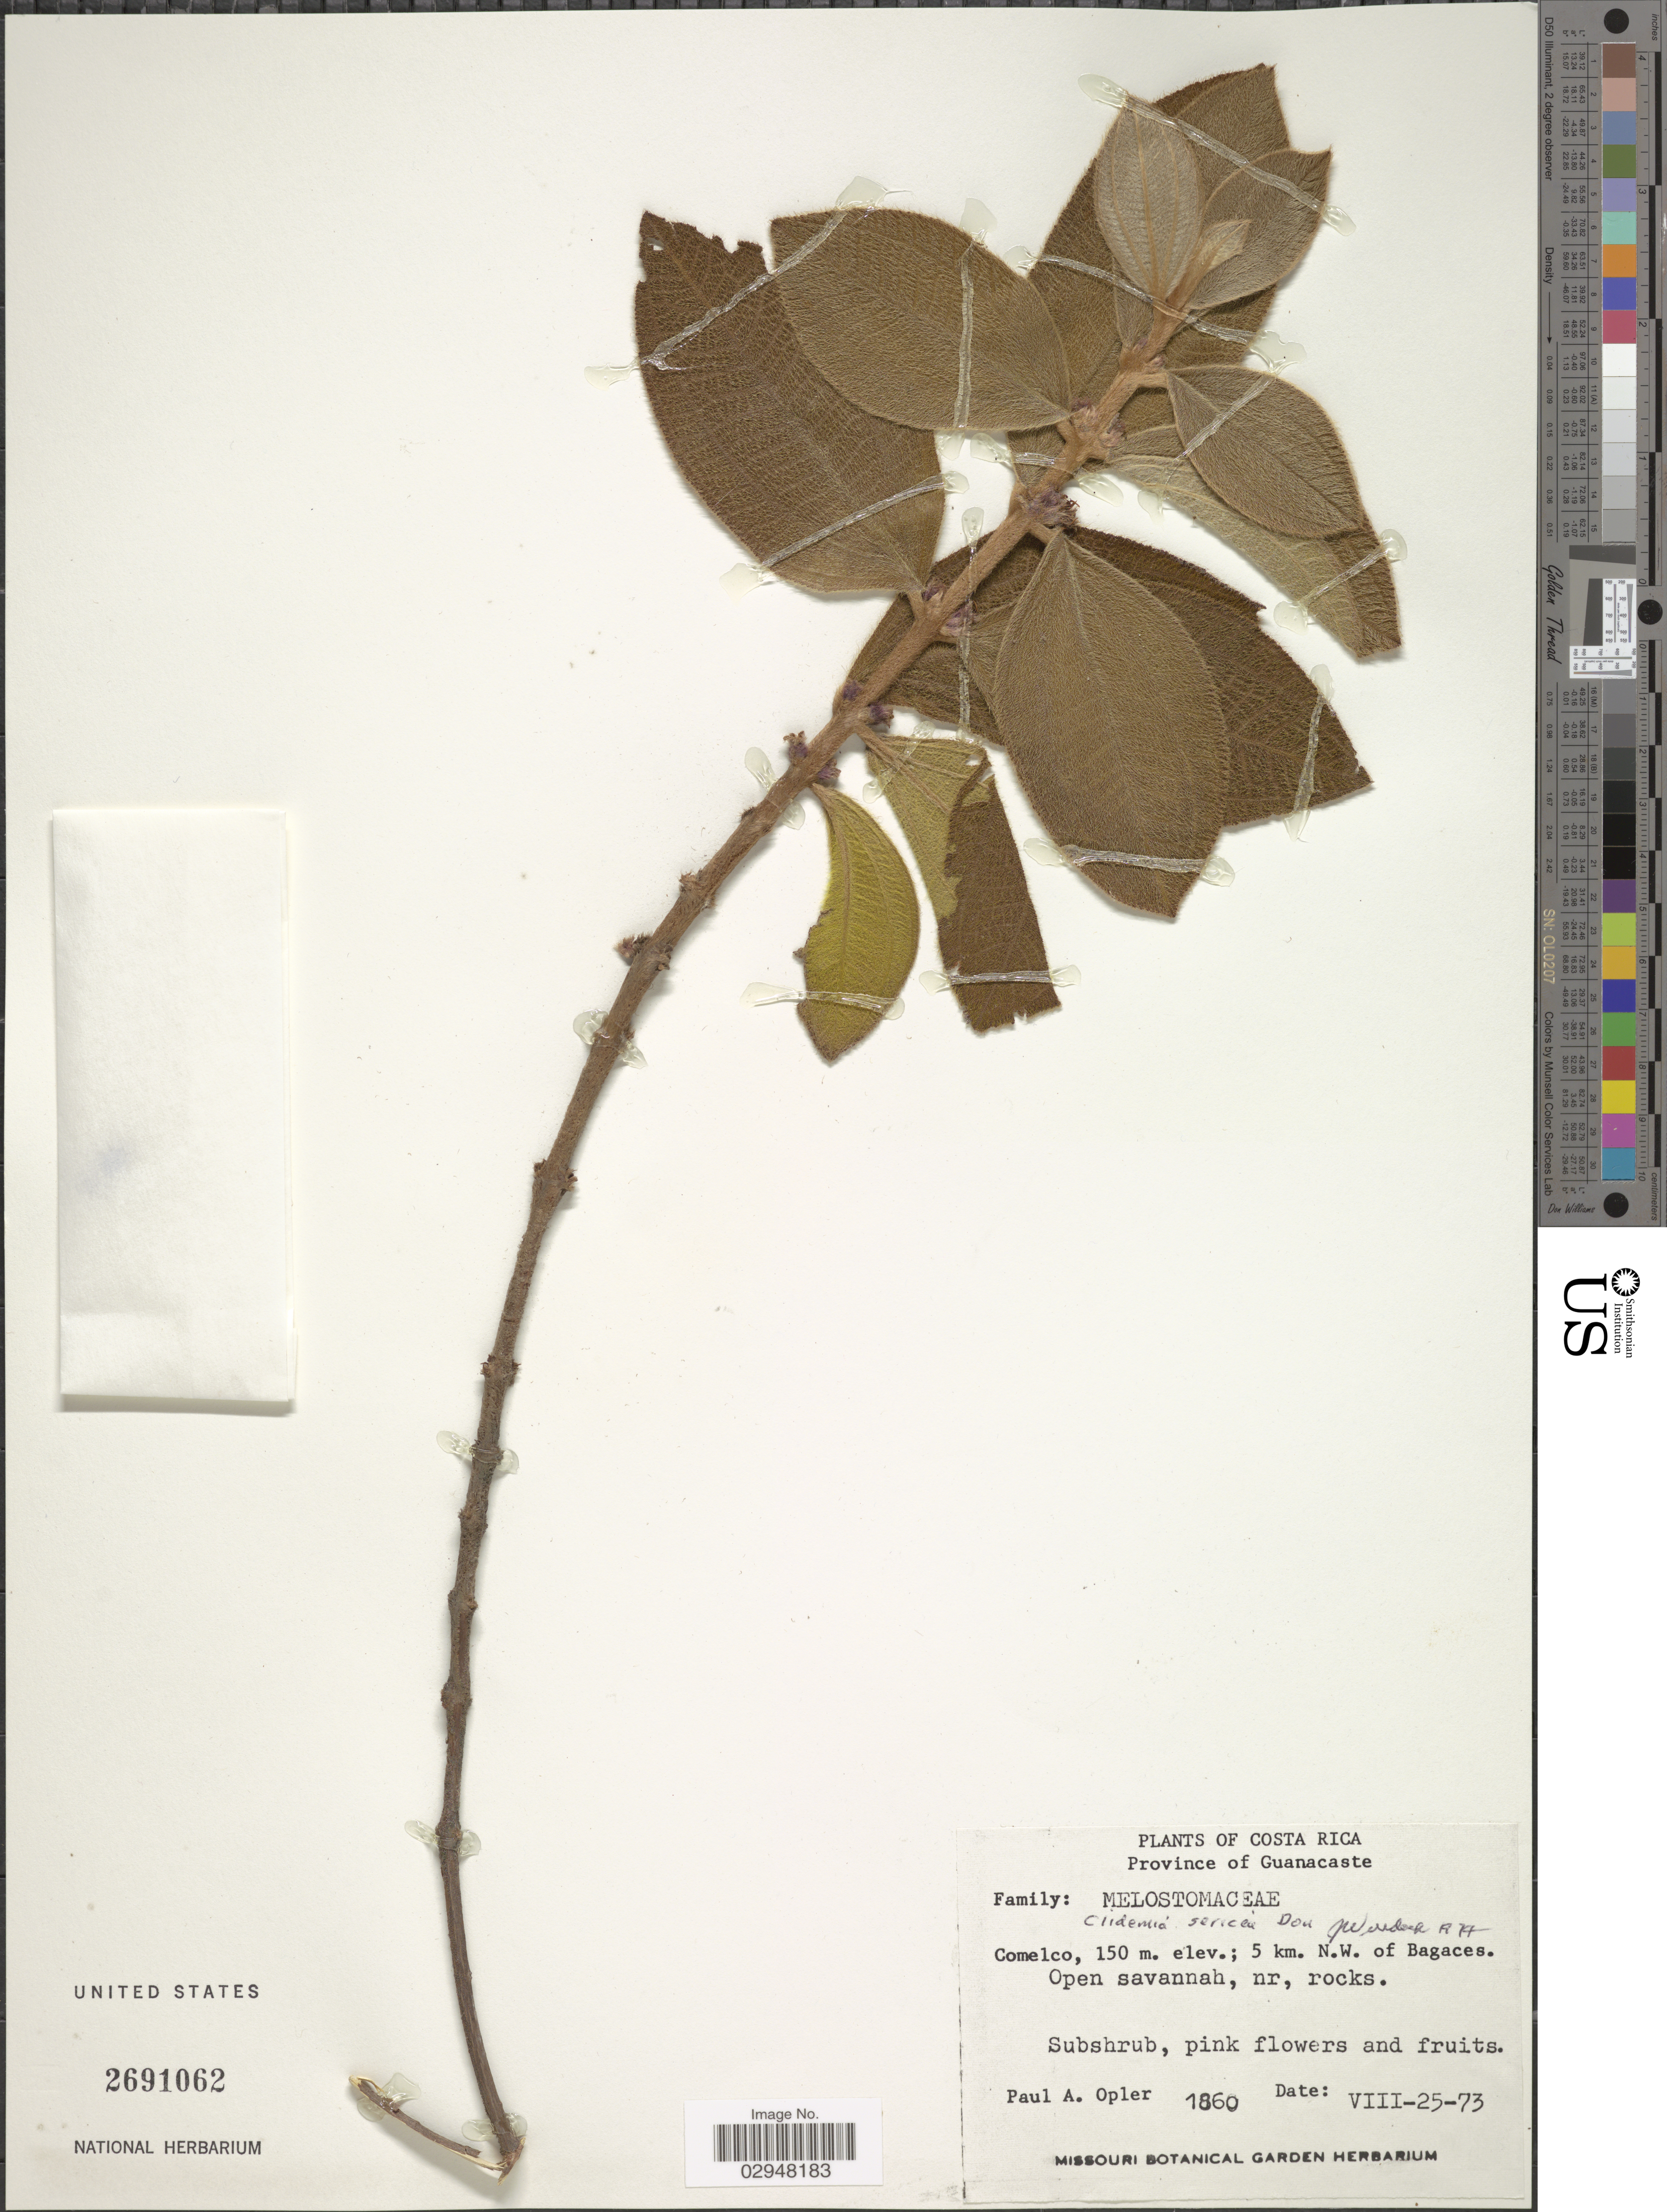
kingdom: Plantae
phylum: Tracheophyta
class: Magnoliopsida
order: Myrtales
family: Melastomataceae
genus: Clidemia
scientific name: Clidemia rubra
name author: (Aubl.) Mart.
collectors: P. Opler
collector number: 1860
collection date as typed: Transcribed d/m/y: 25/8/73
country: Costa Rica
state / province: Guanacaste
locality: Comelco; 5 km. N.W. of Bagaces.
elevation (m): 150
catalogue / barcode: US 2691062